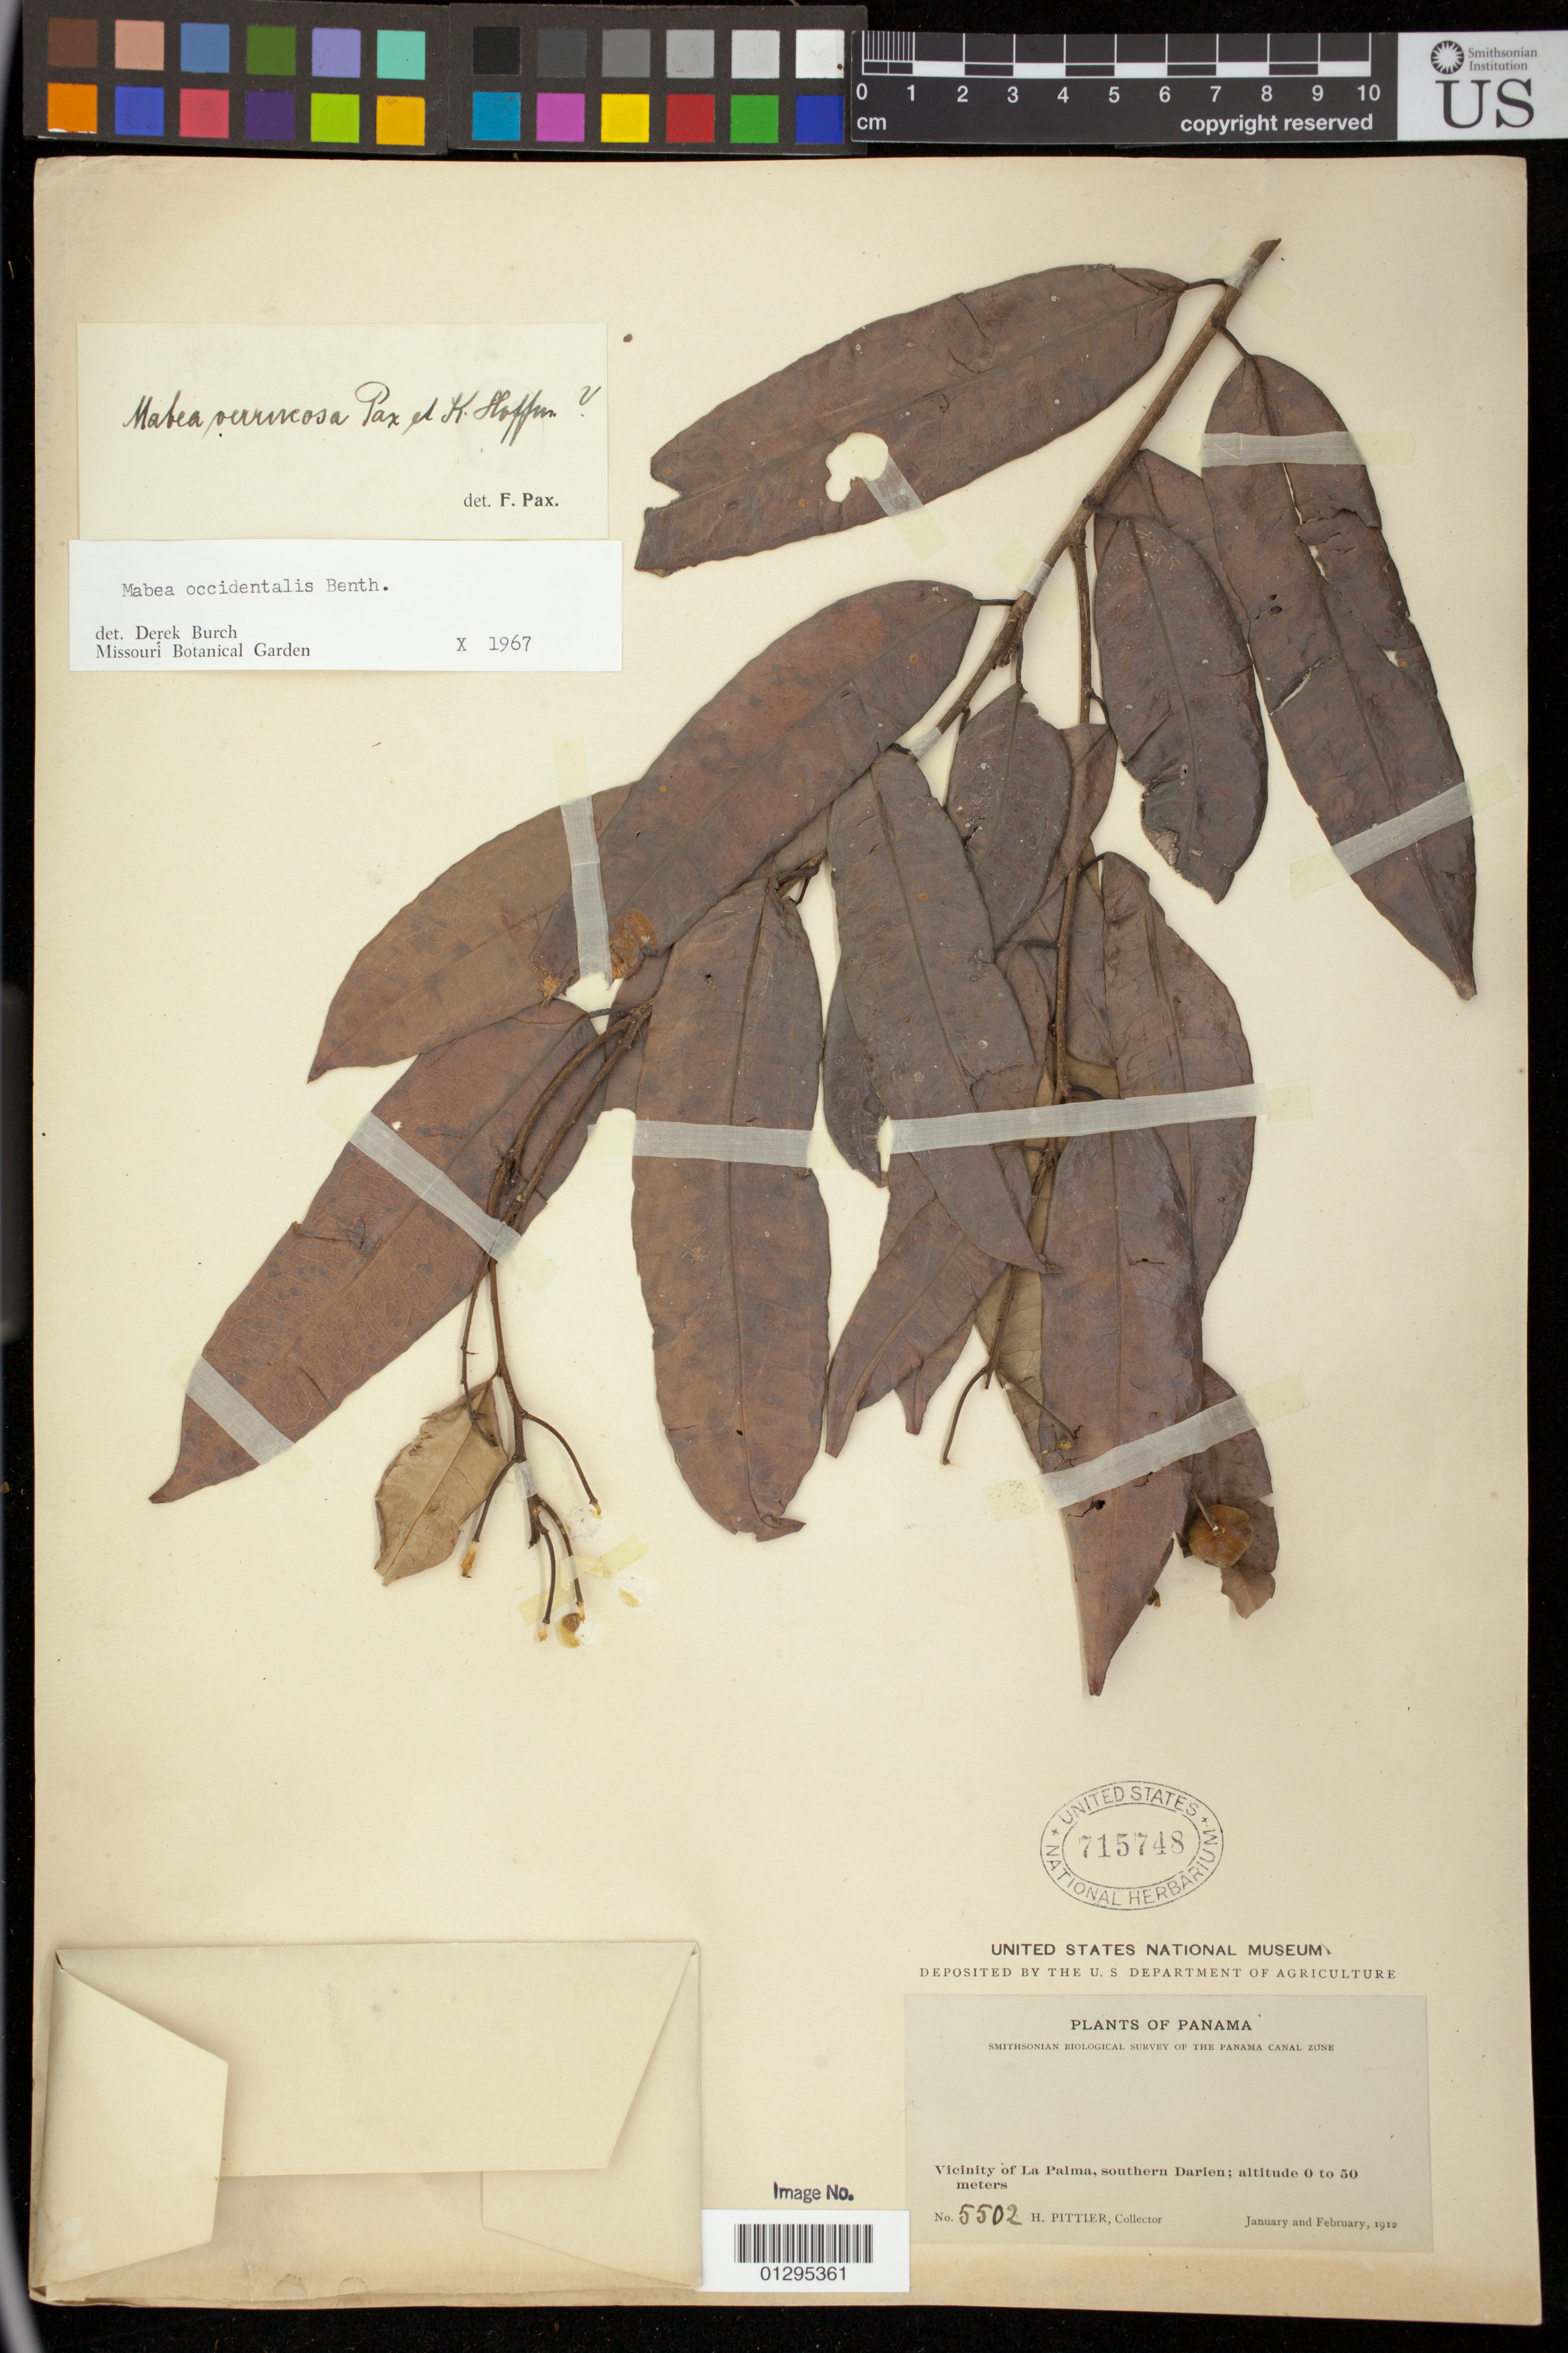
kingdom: Plantae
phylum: Tracheophyta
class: Magnoliopsida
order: Malpighiales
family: Euphorbiaceae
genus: Mabea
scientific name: Mabea occidentalis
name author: Benth.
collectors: H. F. Pittier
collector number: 5502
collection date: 1912-01/1912-02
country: Panama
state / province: Darién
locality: Vicinity of La Palma, southern Darien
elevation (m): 0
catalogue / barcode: US 715748